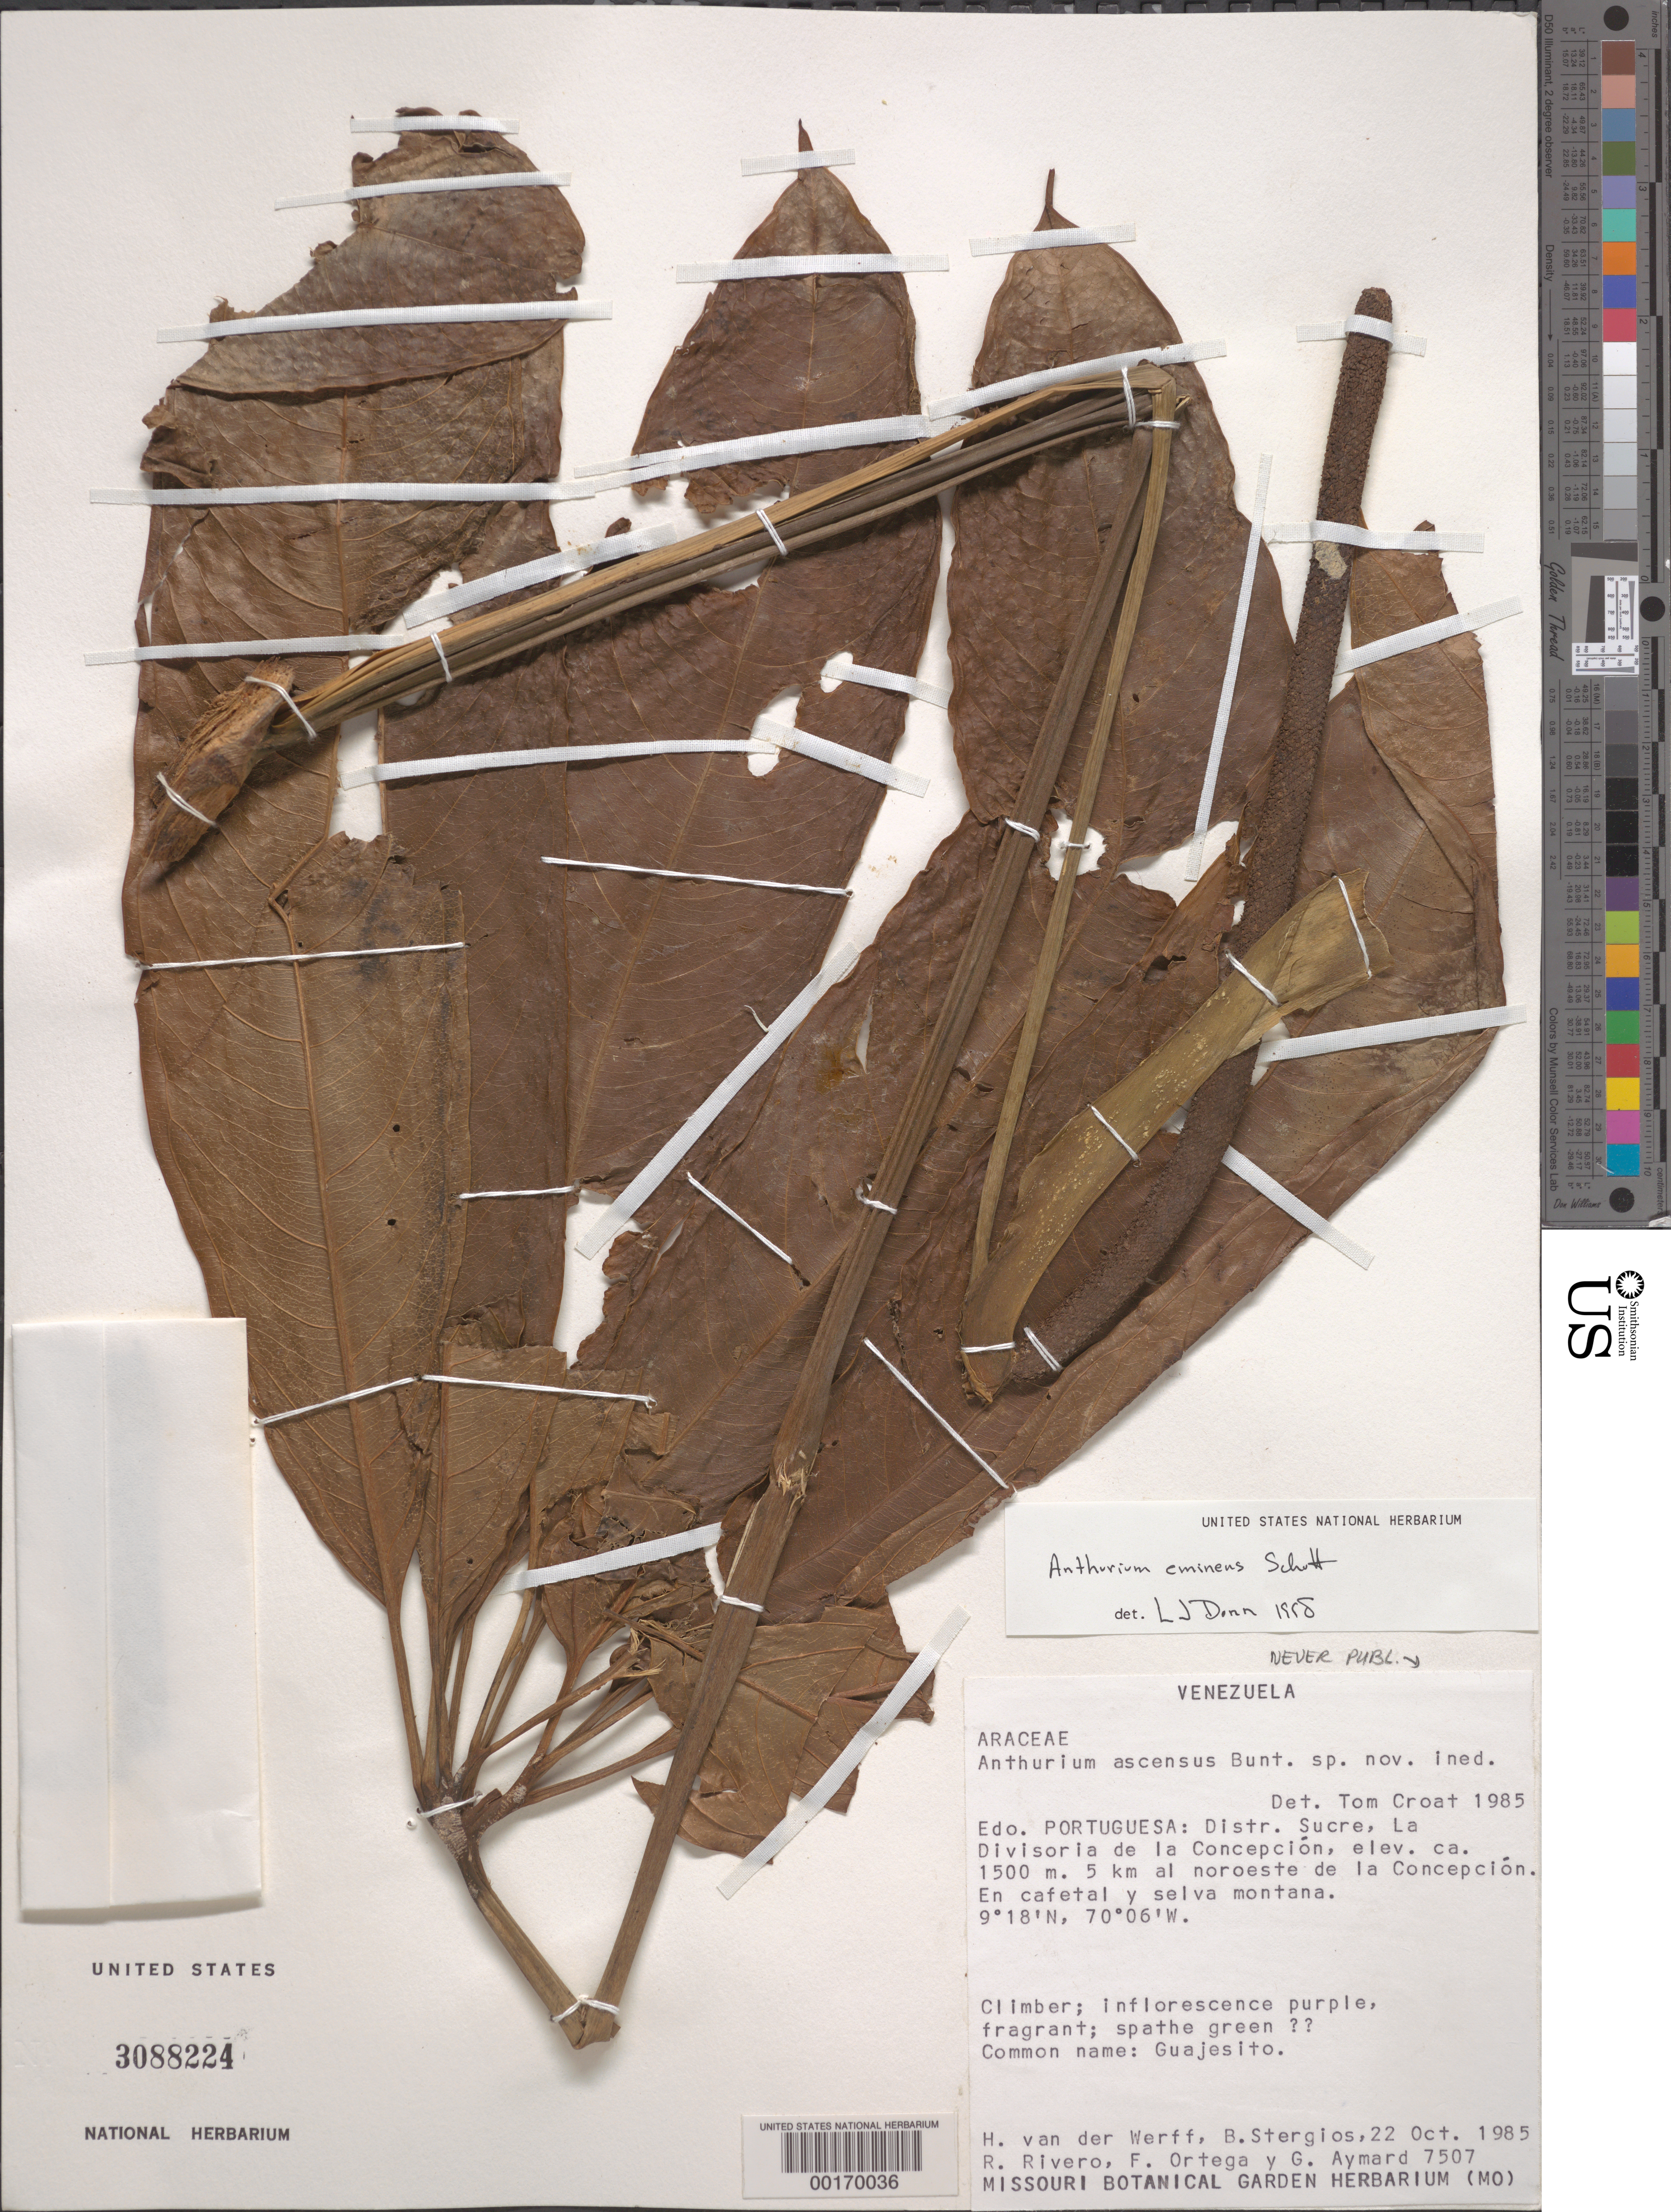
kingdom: Plantae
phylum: Tracheophyta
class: Liliopsida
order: Alismatales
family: Araceae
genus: Anthurium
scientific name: Anthurium eminens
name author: Schott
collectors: H. van der Werff, B. G. Stergios, R. Rivero, F. J. Ortega & G. A. Aymard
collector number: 7507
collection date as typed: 22 Oct 1985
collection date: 1985-10-22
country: Venezuela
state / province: Portuguesa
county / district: Sucre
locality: La Divisoria de la Concepción, 5 km al NO de la Concepción.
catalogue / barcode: US 3088224-2